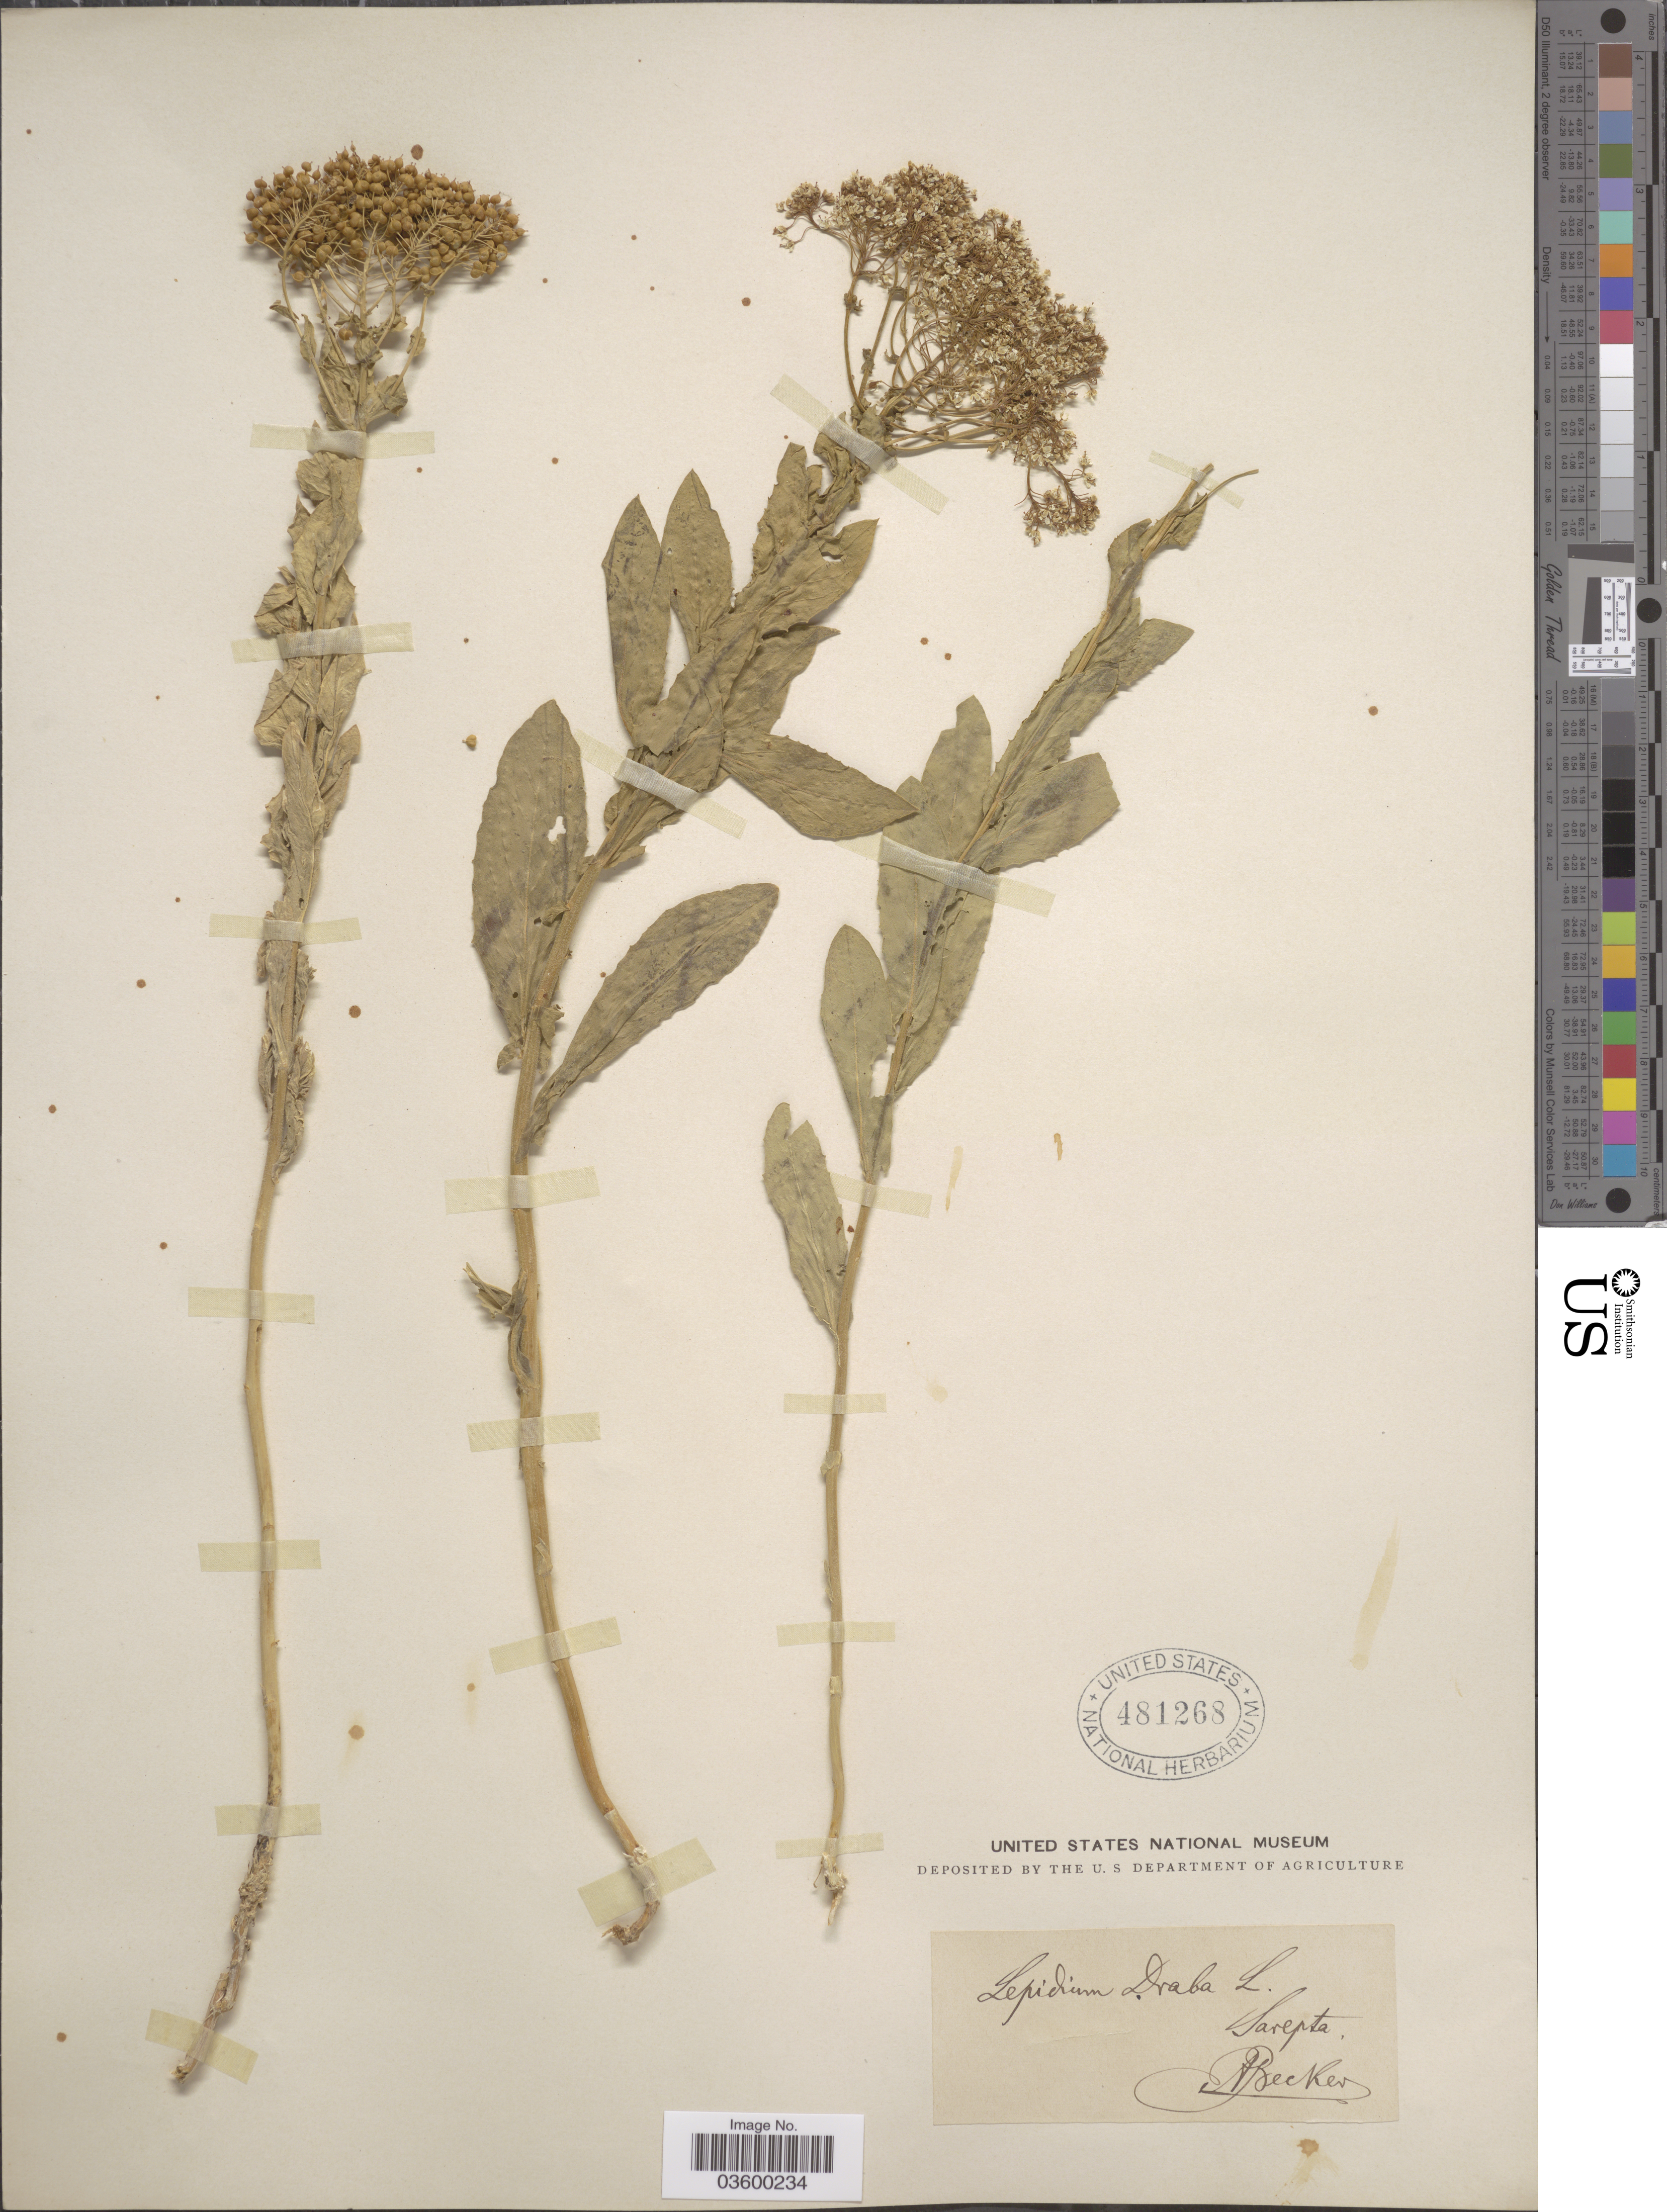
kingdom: Plantae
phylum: Tracheophyta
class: Magnoliopsida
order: Brassicales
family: Brassicaceae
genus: Lepidium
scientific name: Lepidium draba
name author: L.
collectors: A. Becker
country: Russian Federation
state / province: Volgograd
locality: Sarepta.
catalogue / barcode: US 481268